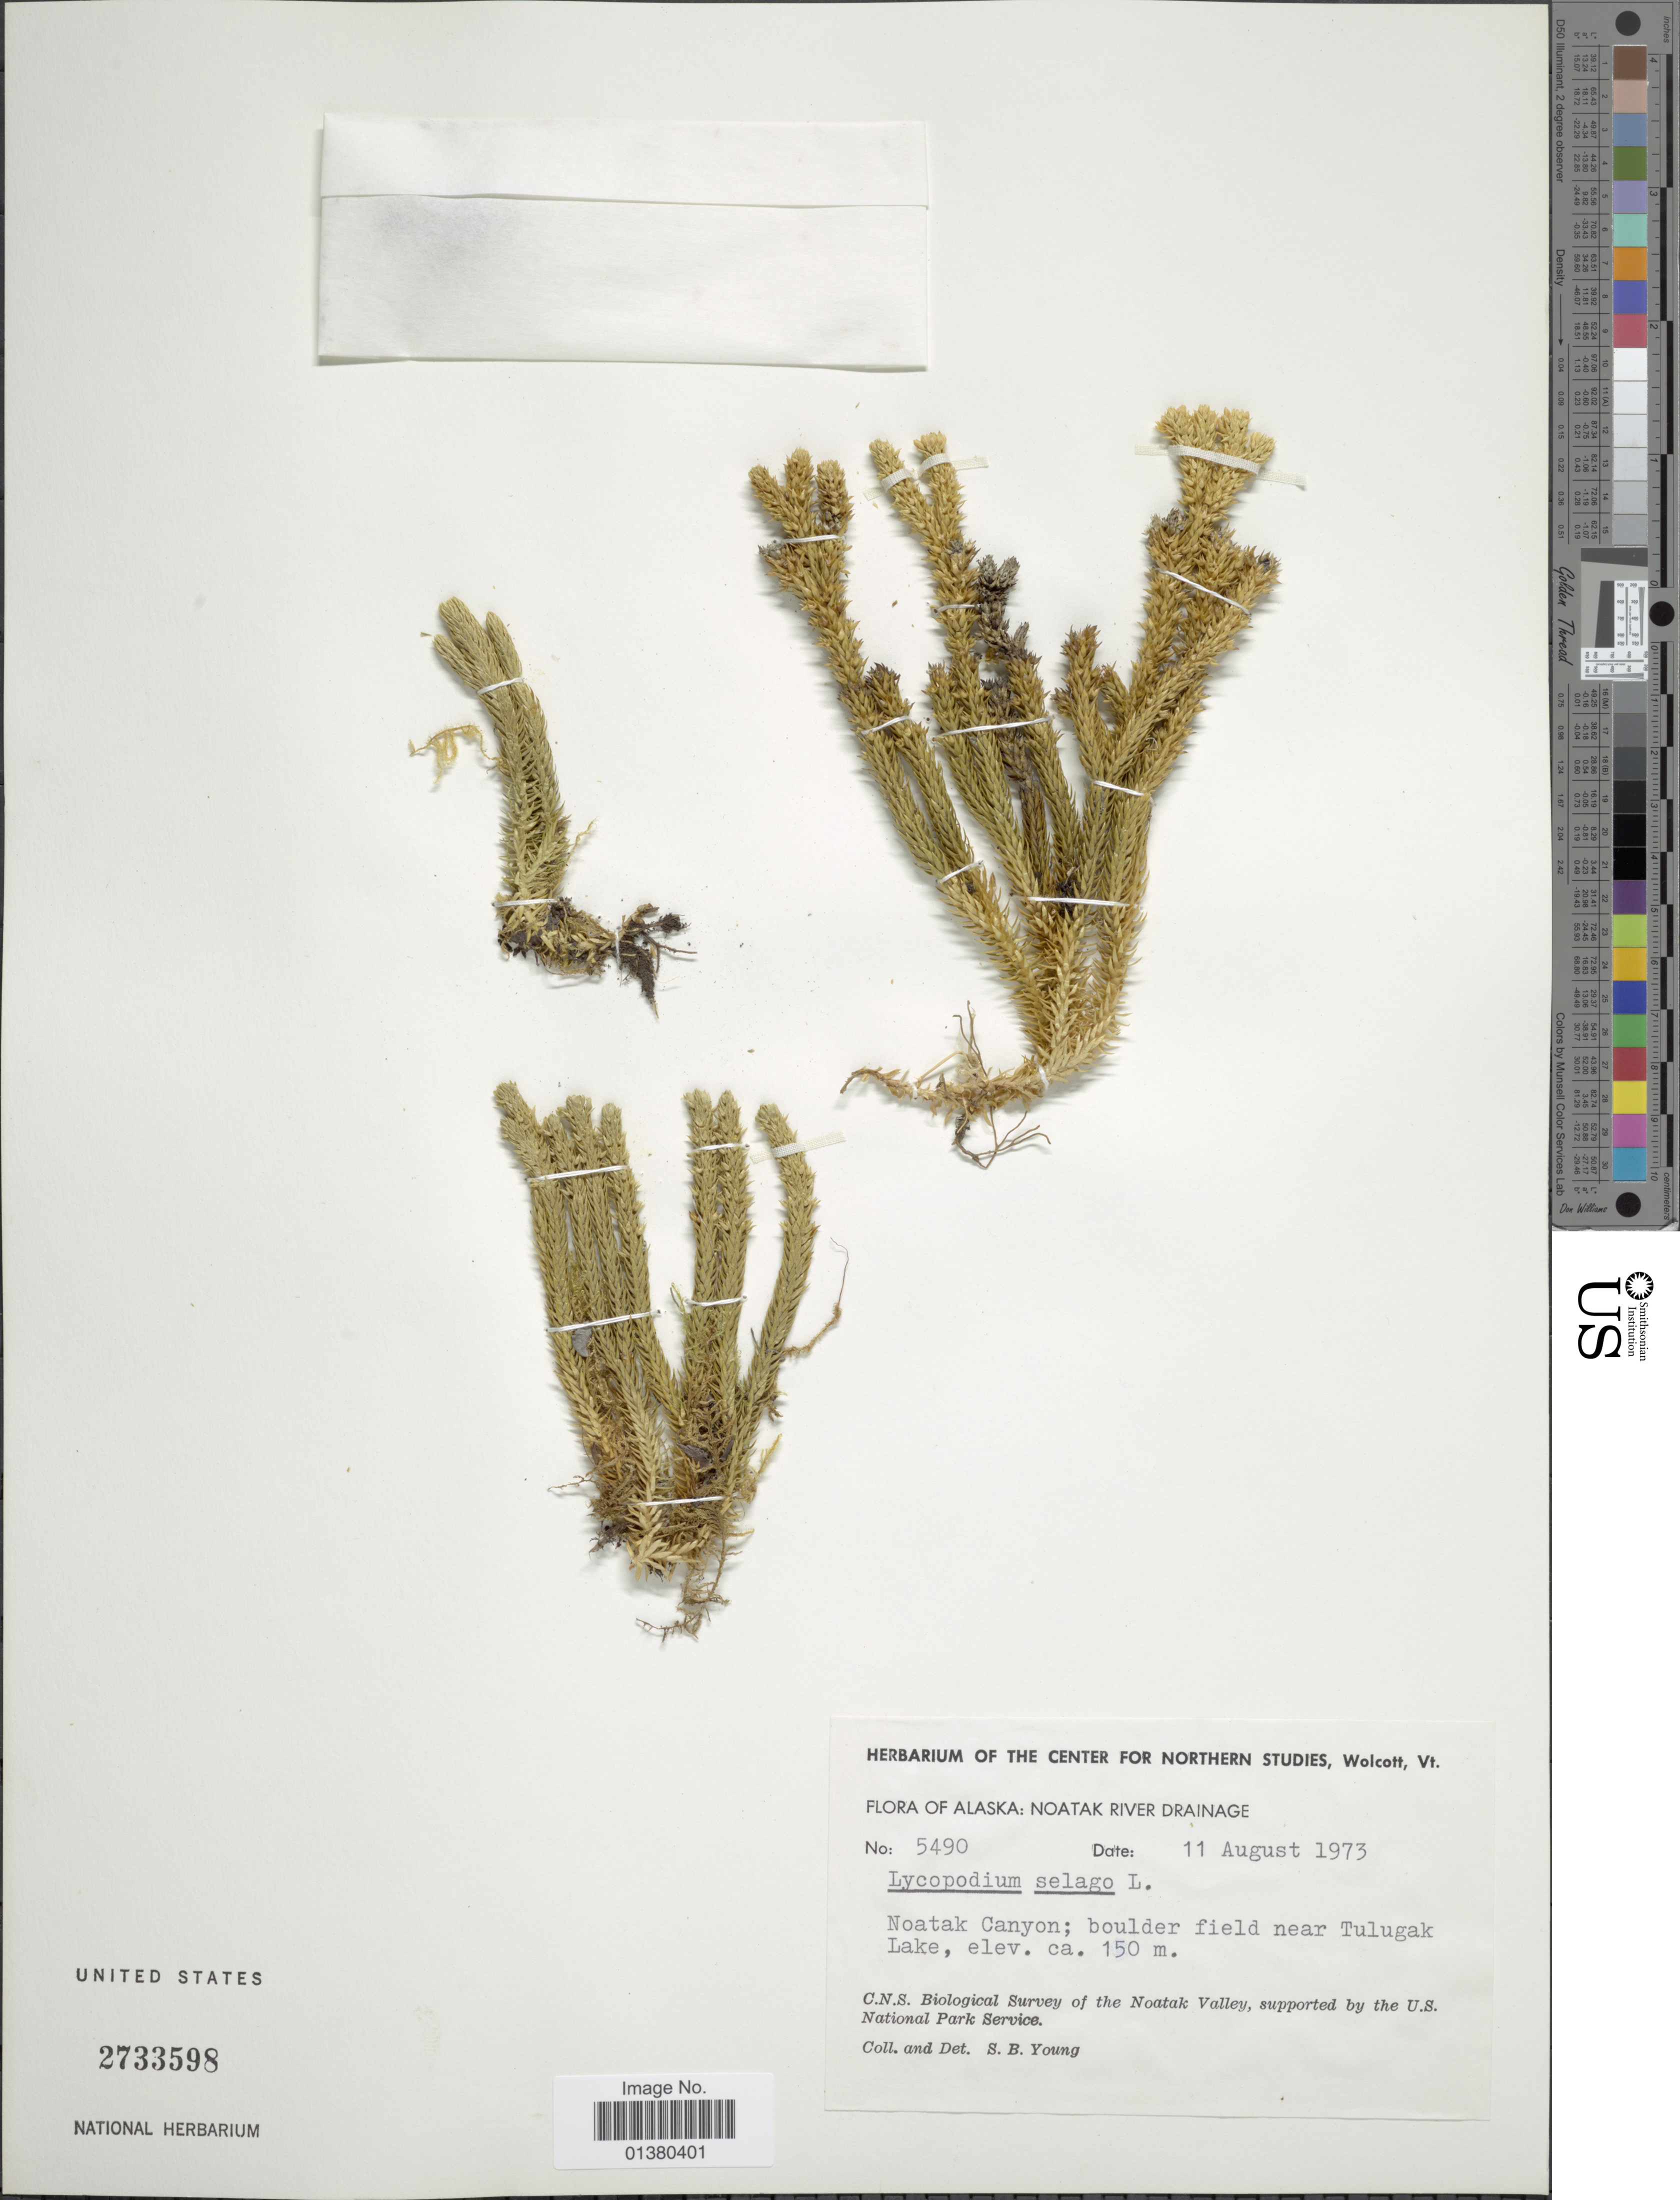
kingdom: Plantae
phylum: Tracheophyta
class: Lycopodiopsida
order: Lycopodiales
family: Lycopodiaceae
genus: Huperzia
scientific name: Huperzia selago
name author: (L.) Bernh. ex Schrank & Mart.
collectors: S. Young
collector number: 5490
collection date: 1973-08-11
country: United States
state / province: Alaska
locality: Noatak River Drainage, Noatak Canyon; boulder field near Tulugak Lake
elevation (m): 150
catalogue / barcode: US 2733598